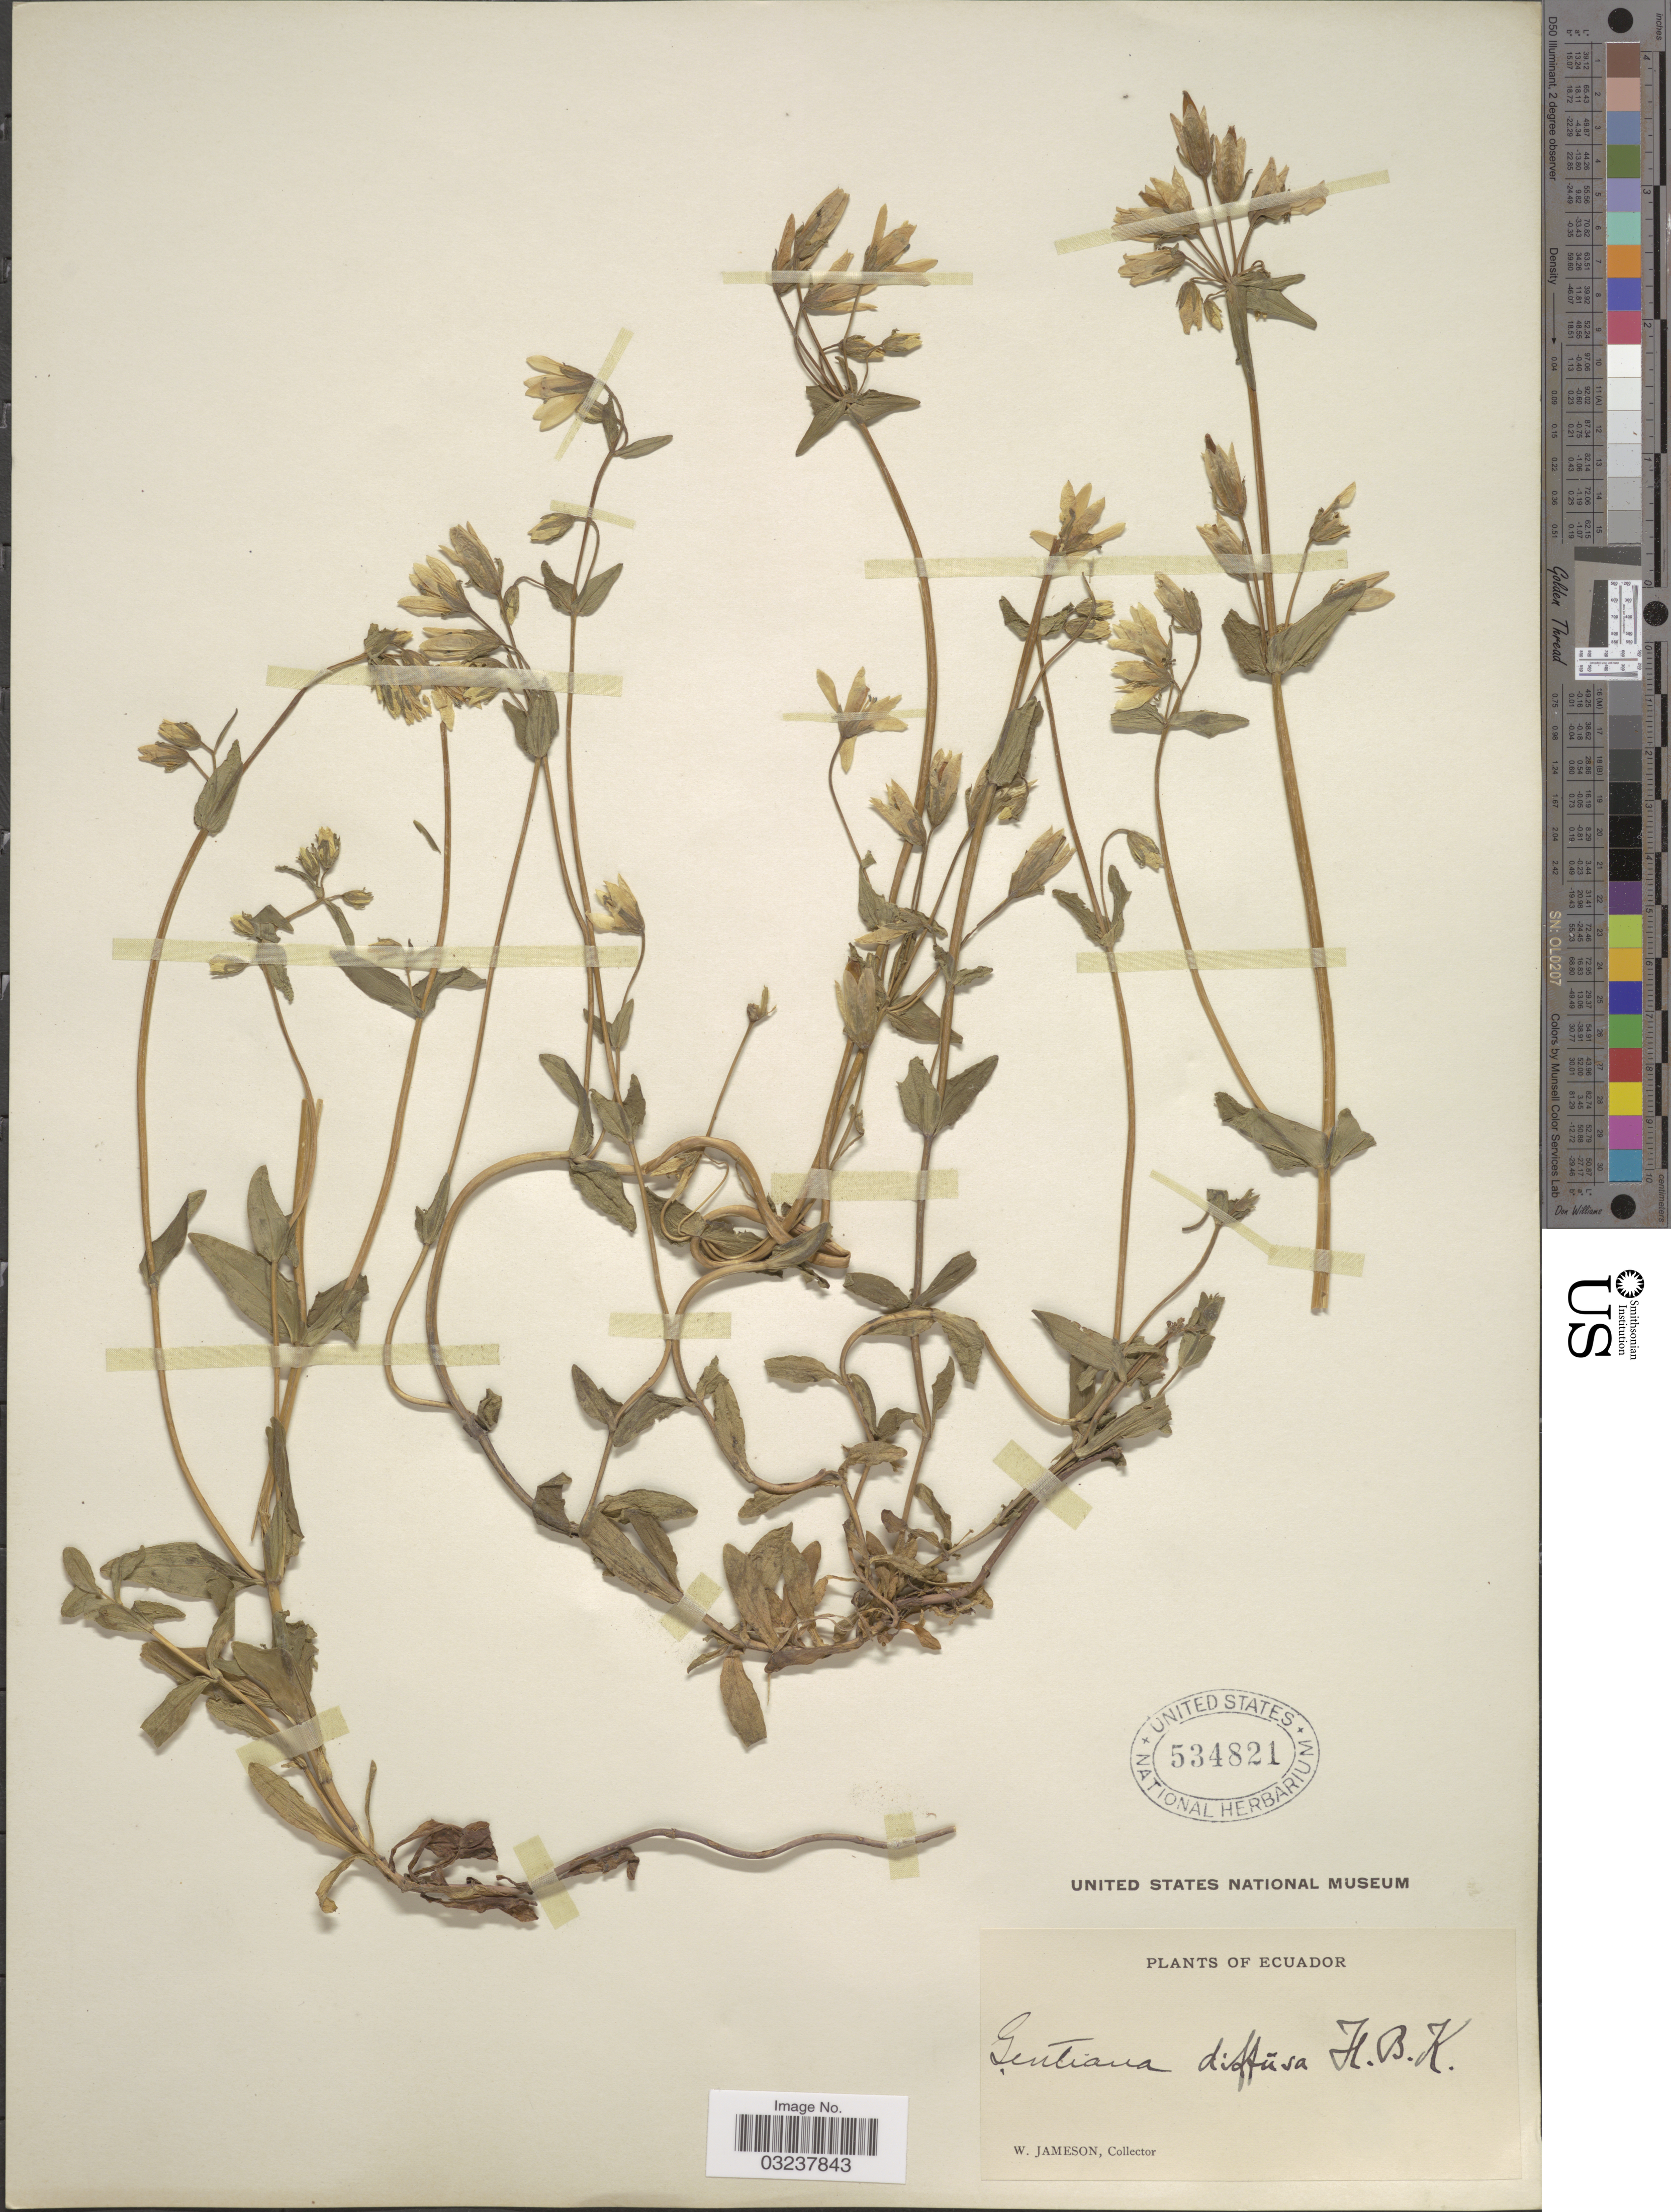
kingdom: Plantae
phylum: Tracheophyta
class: Magnoliopsida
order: Gentianales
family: Gentianaceae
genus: Gentianella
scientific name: Gentianella rapunculoides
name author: (Willd. ex Schult.) J.S. Pringle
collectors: W. Jameson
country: Ecuador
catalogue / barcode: US 534821